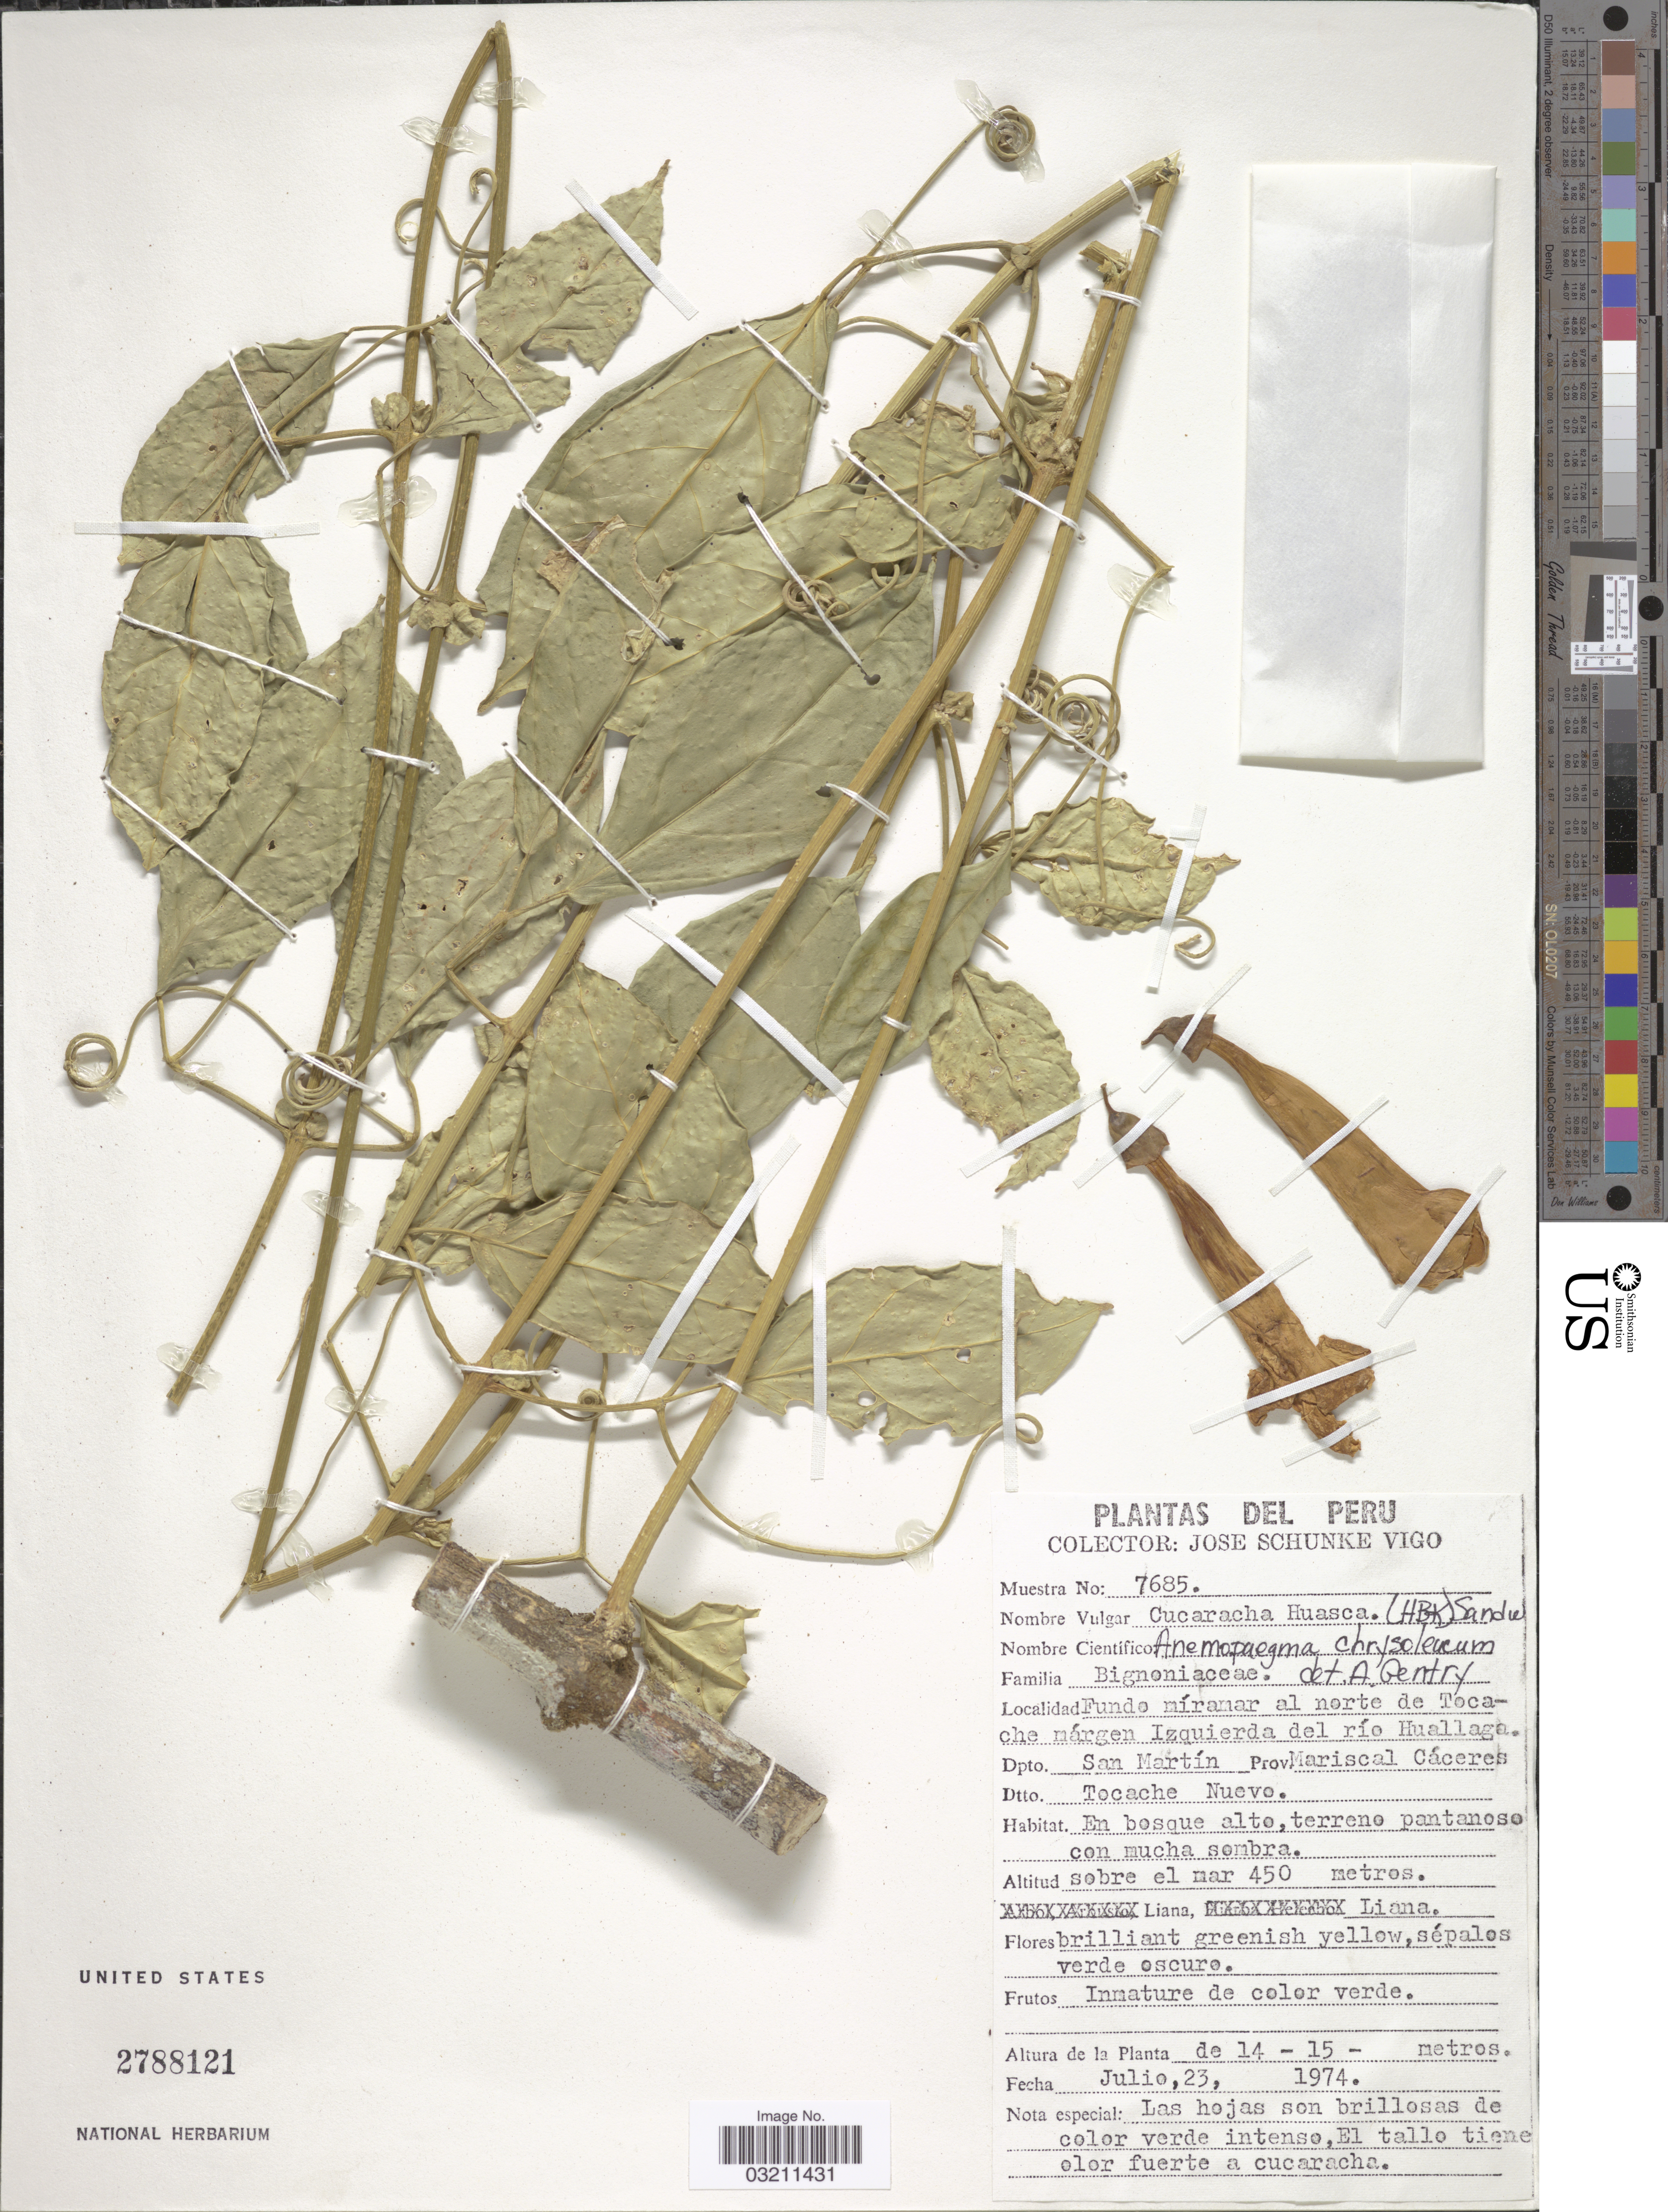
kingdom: Plantae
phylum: Tracheophyta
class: Magnoliopsida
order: Lamiales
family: Bignoniaceae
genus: Anemopaegma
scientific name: Anemopaegma chrysoleucum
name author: (Kunth) Sandwith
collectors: J. Schunke Vigo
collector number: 7685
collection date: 1974-07-23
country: Peru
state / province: San Martín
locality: Fundo míramar al norte de Tocache márgen Izquierda del río Huallaga. Dpto. San Martín. Prov. Mariscal Cáceres. Dtto. Tocache Nuevo.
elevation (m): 450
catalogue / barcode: US 2788121